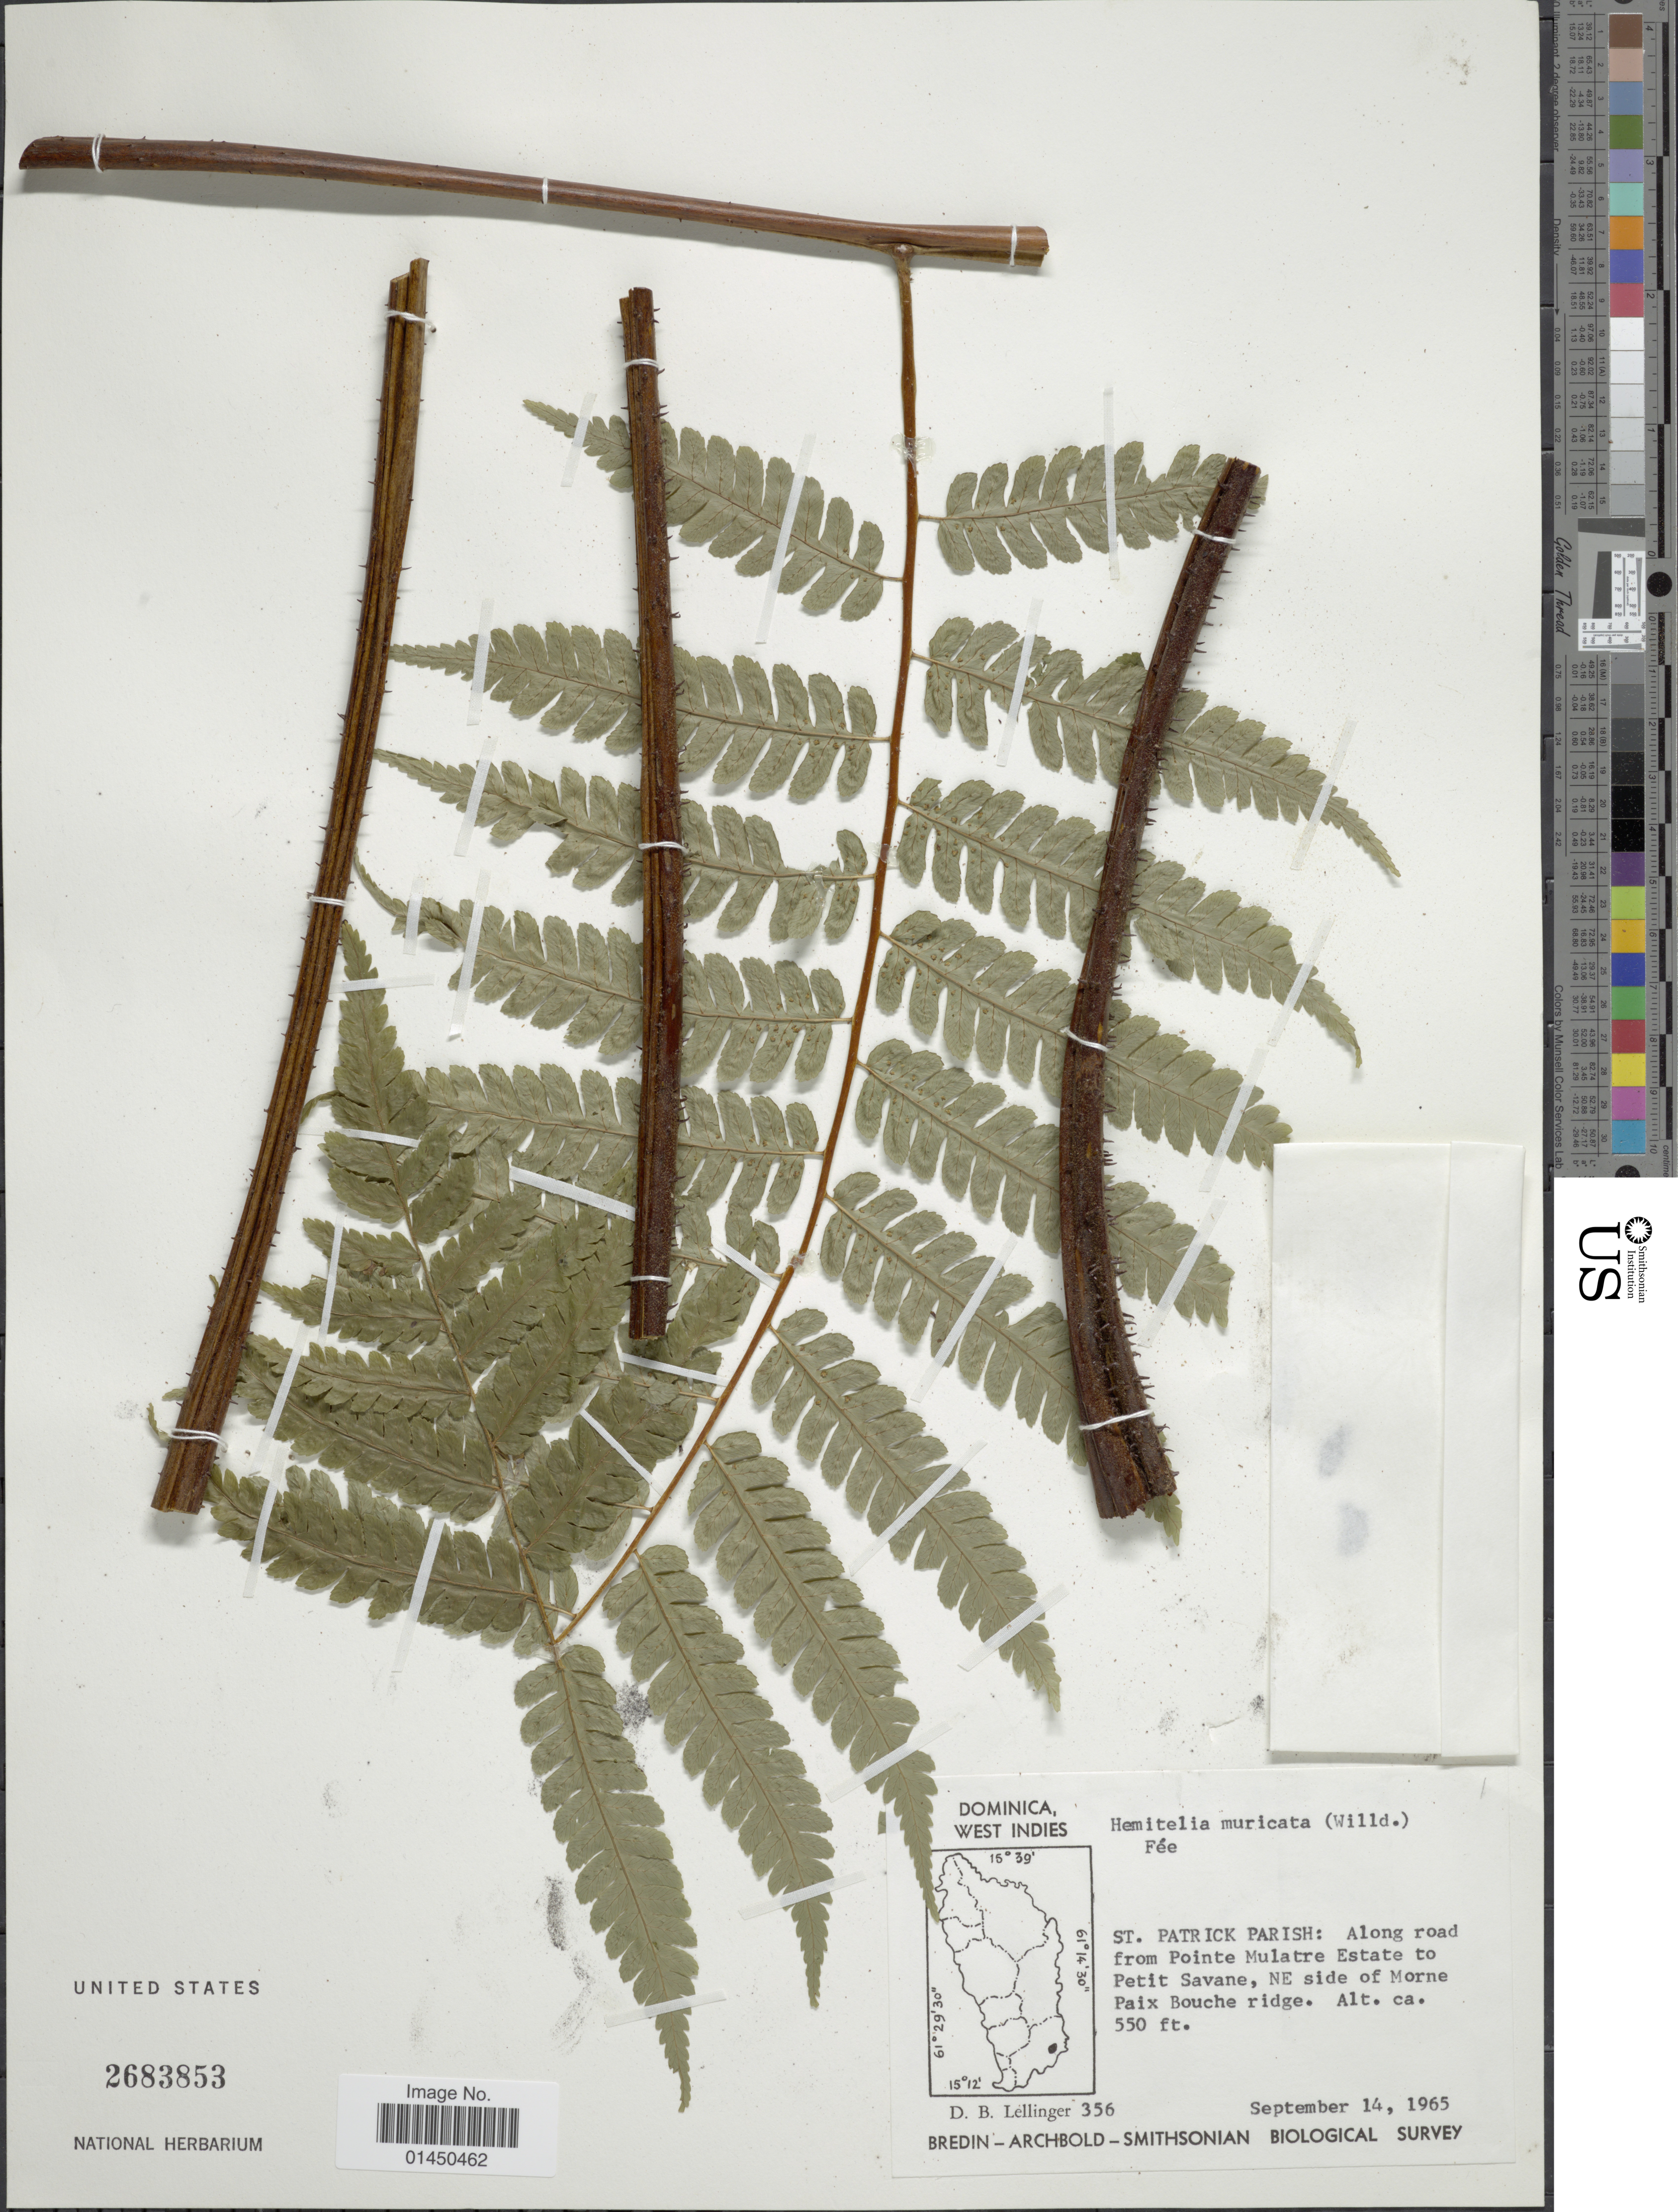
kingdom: Plantae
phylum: Tracheophyta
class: Polypodiopsida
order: Cyatheales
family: Cyatheaceae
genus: Cyathea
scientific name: Cyathea muricata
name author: (Willd.) Fée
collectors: D. B. Lellinger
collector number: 356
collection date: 1965-09-14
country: Dominica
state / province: St. Patrick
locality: Along road from Pointe Mulatre Estate to Petit Savane, NE side of Morne Paix Bouche ridge.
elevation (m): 168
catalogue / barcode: US 2683853